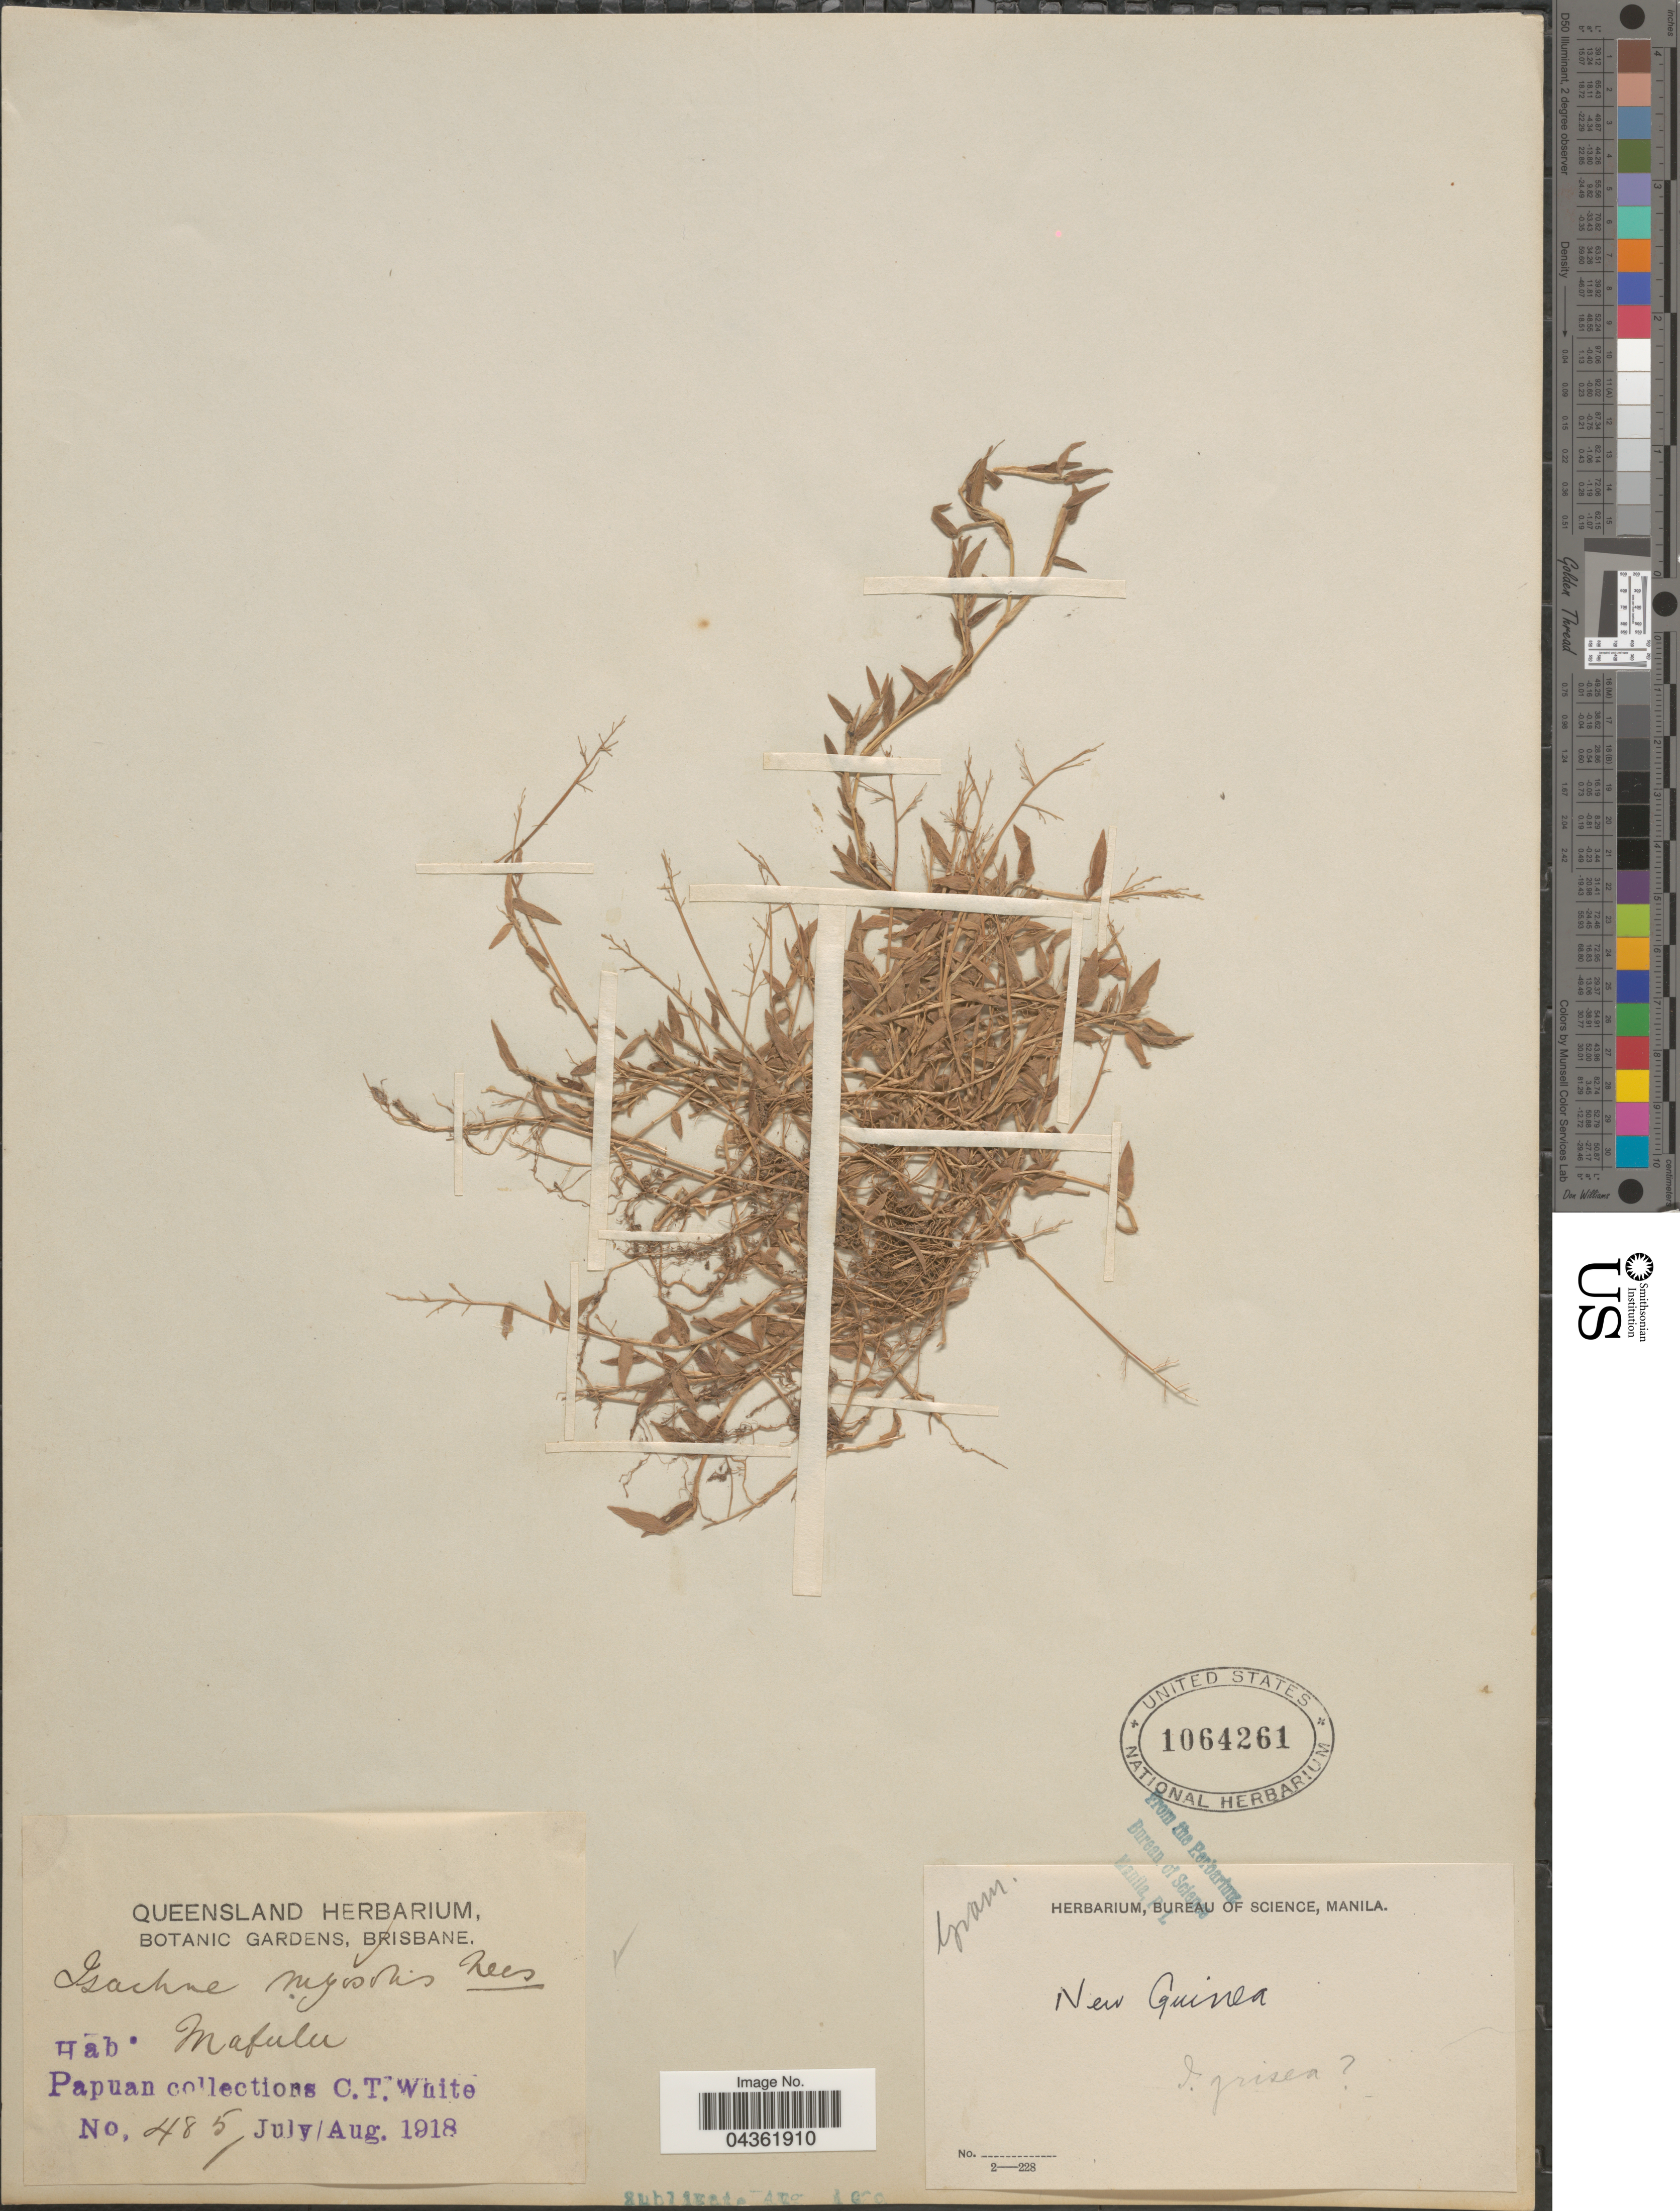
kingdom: Plantae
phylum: Tracheophyta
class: Liliopsida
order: Poales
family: Poaceae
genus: Isachne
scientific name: Isachne myosotis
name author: Nees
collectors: C. T. White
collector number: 485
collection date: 1918-07/1918-08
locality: Mafulu. New Guinea.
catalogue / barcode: US 1064261